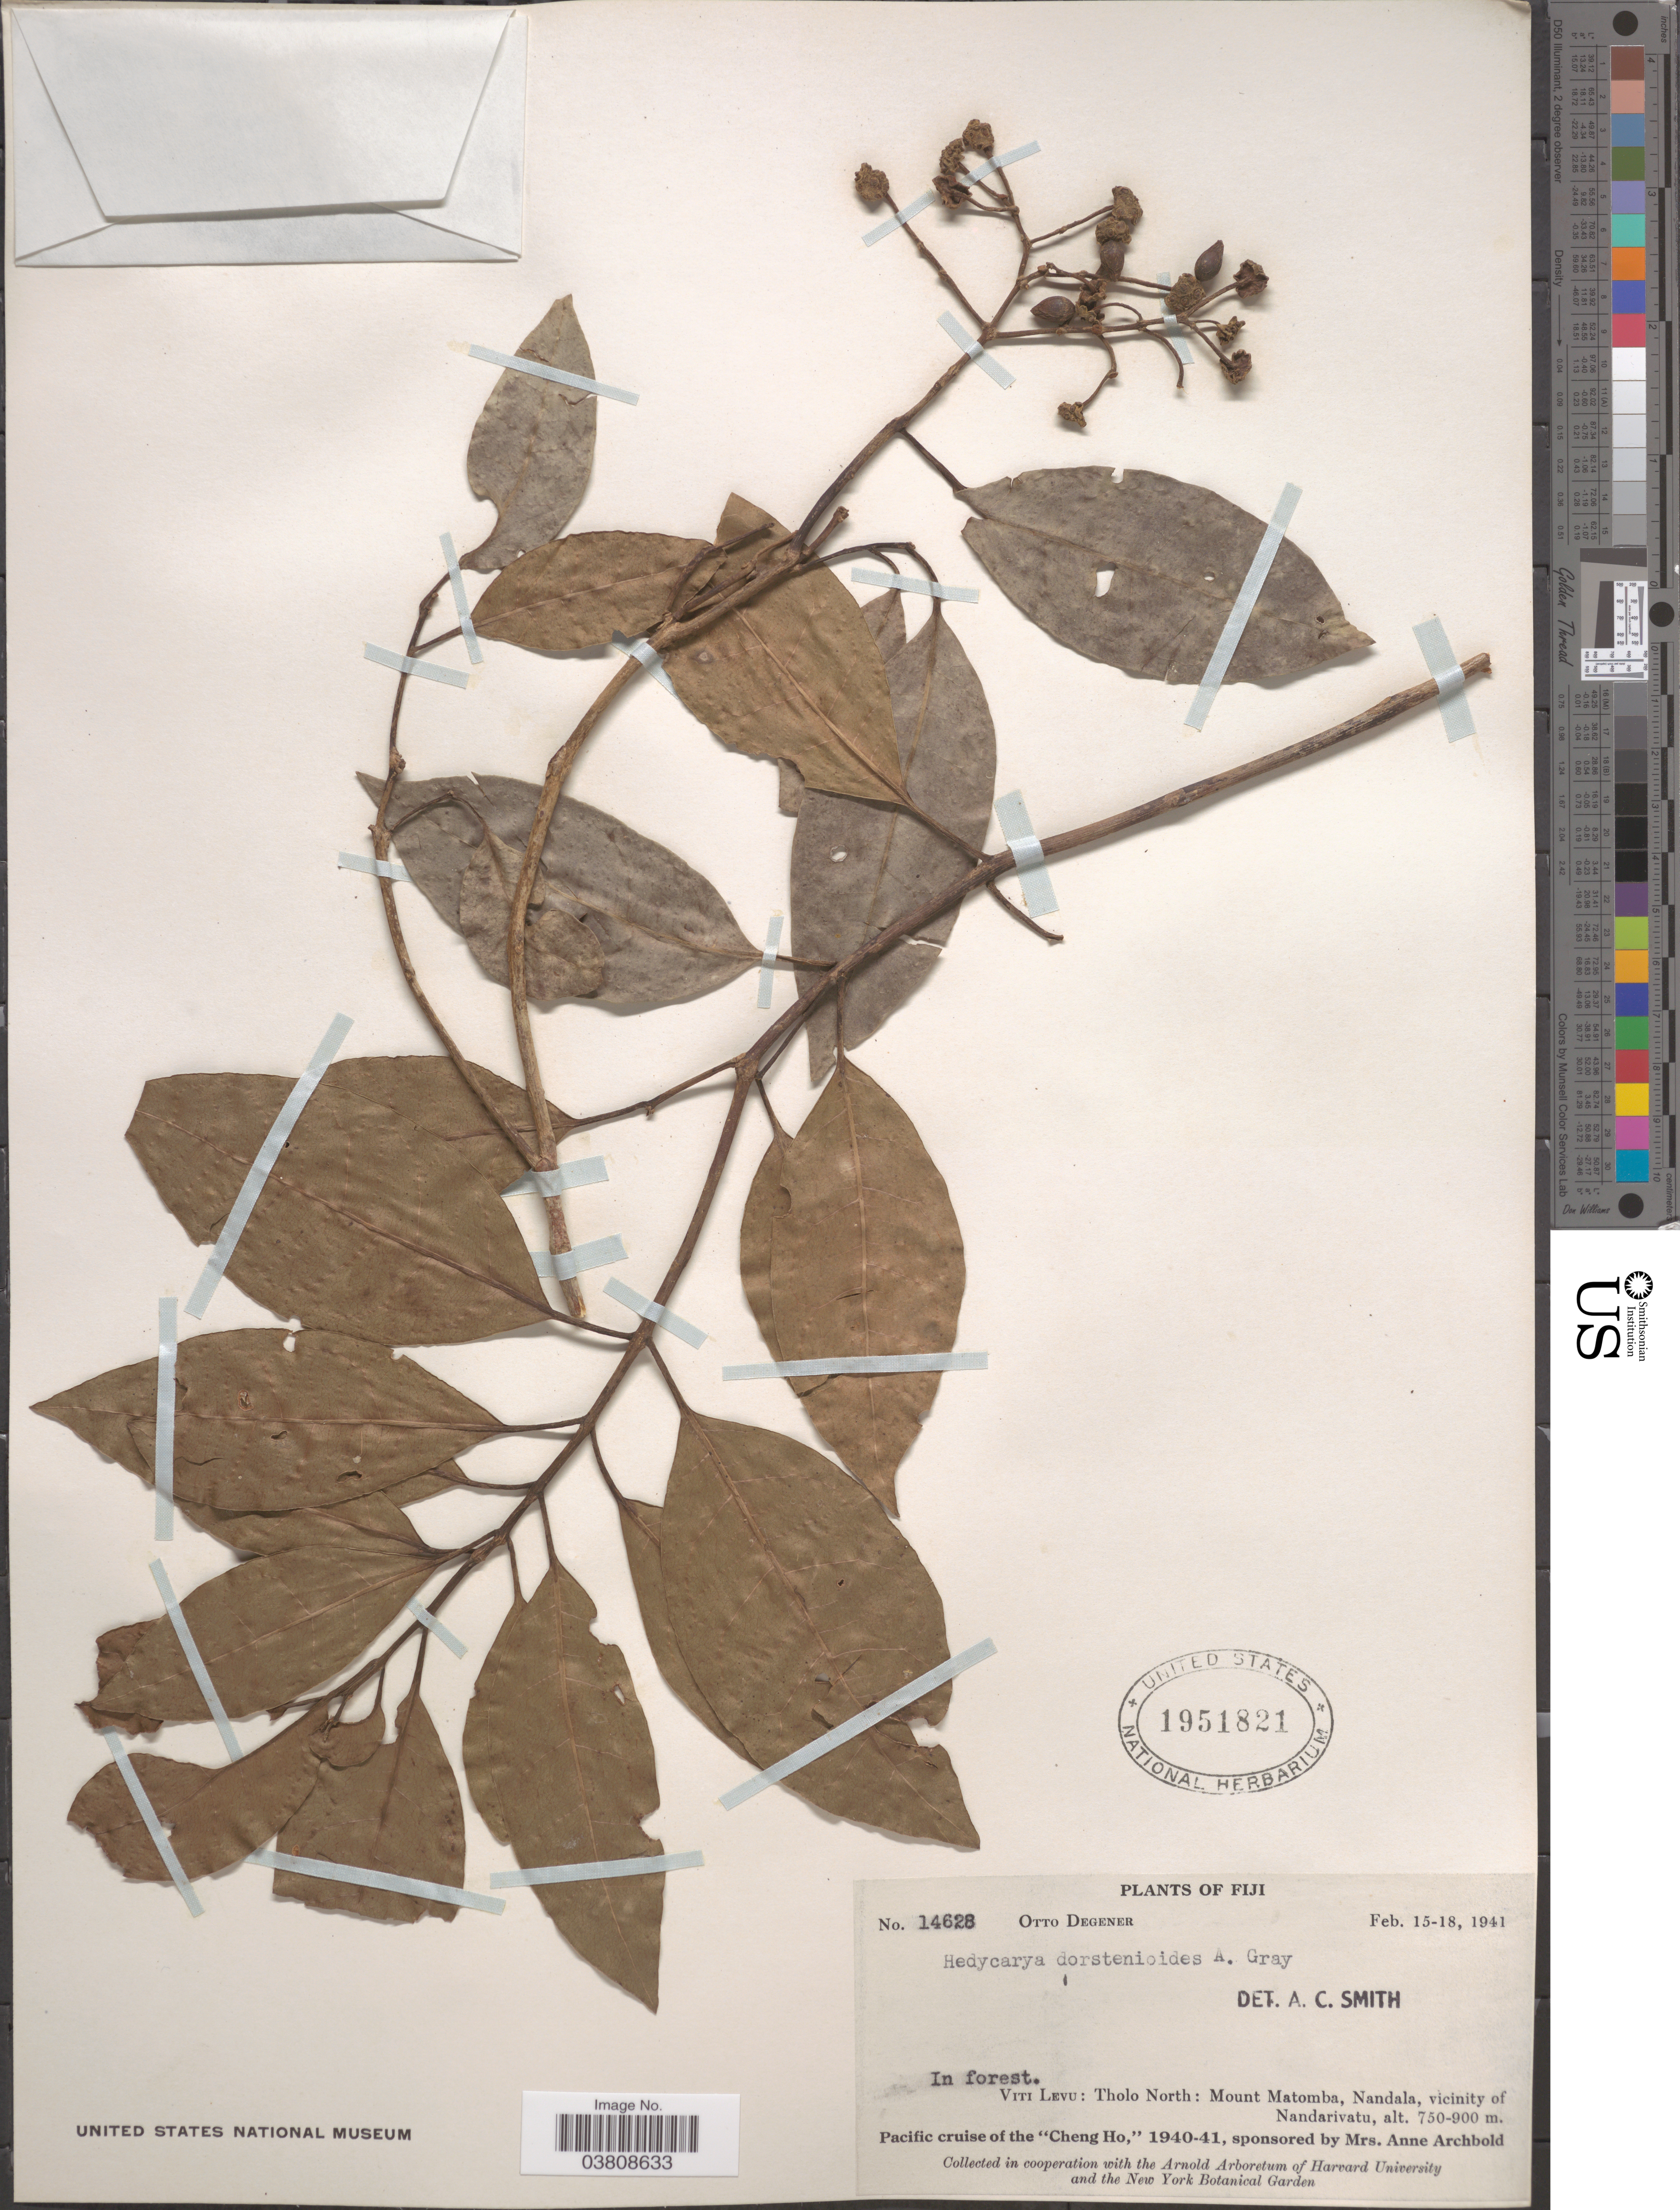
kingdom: Plantae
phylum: Tracheophyta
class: Magnoliopsida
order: Laurales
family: Monimiaceae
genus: Hedycarya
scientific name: Hedycarya dorstenioides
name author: A. Gray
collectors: O. Degener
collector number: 14628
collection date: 1941-02-15/1941-02-18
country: Fiji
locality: Viti Levu: Tholo North: Mount Matomba, Nandala, vicinity of Nandarivatu.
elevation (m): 750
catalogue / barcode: US 1951821